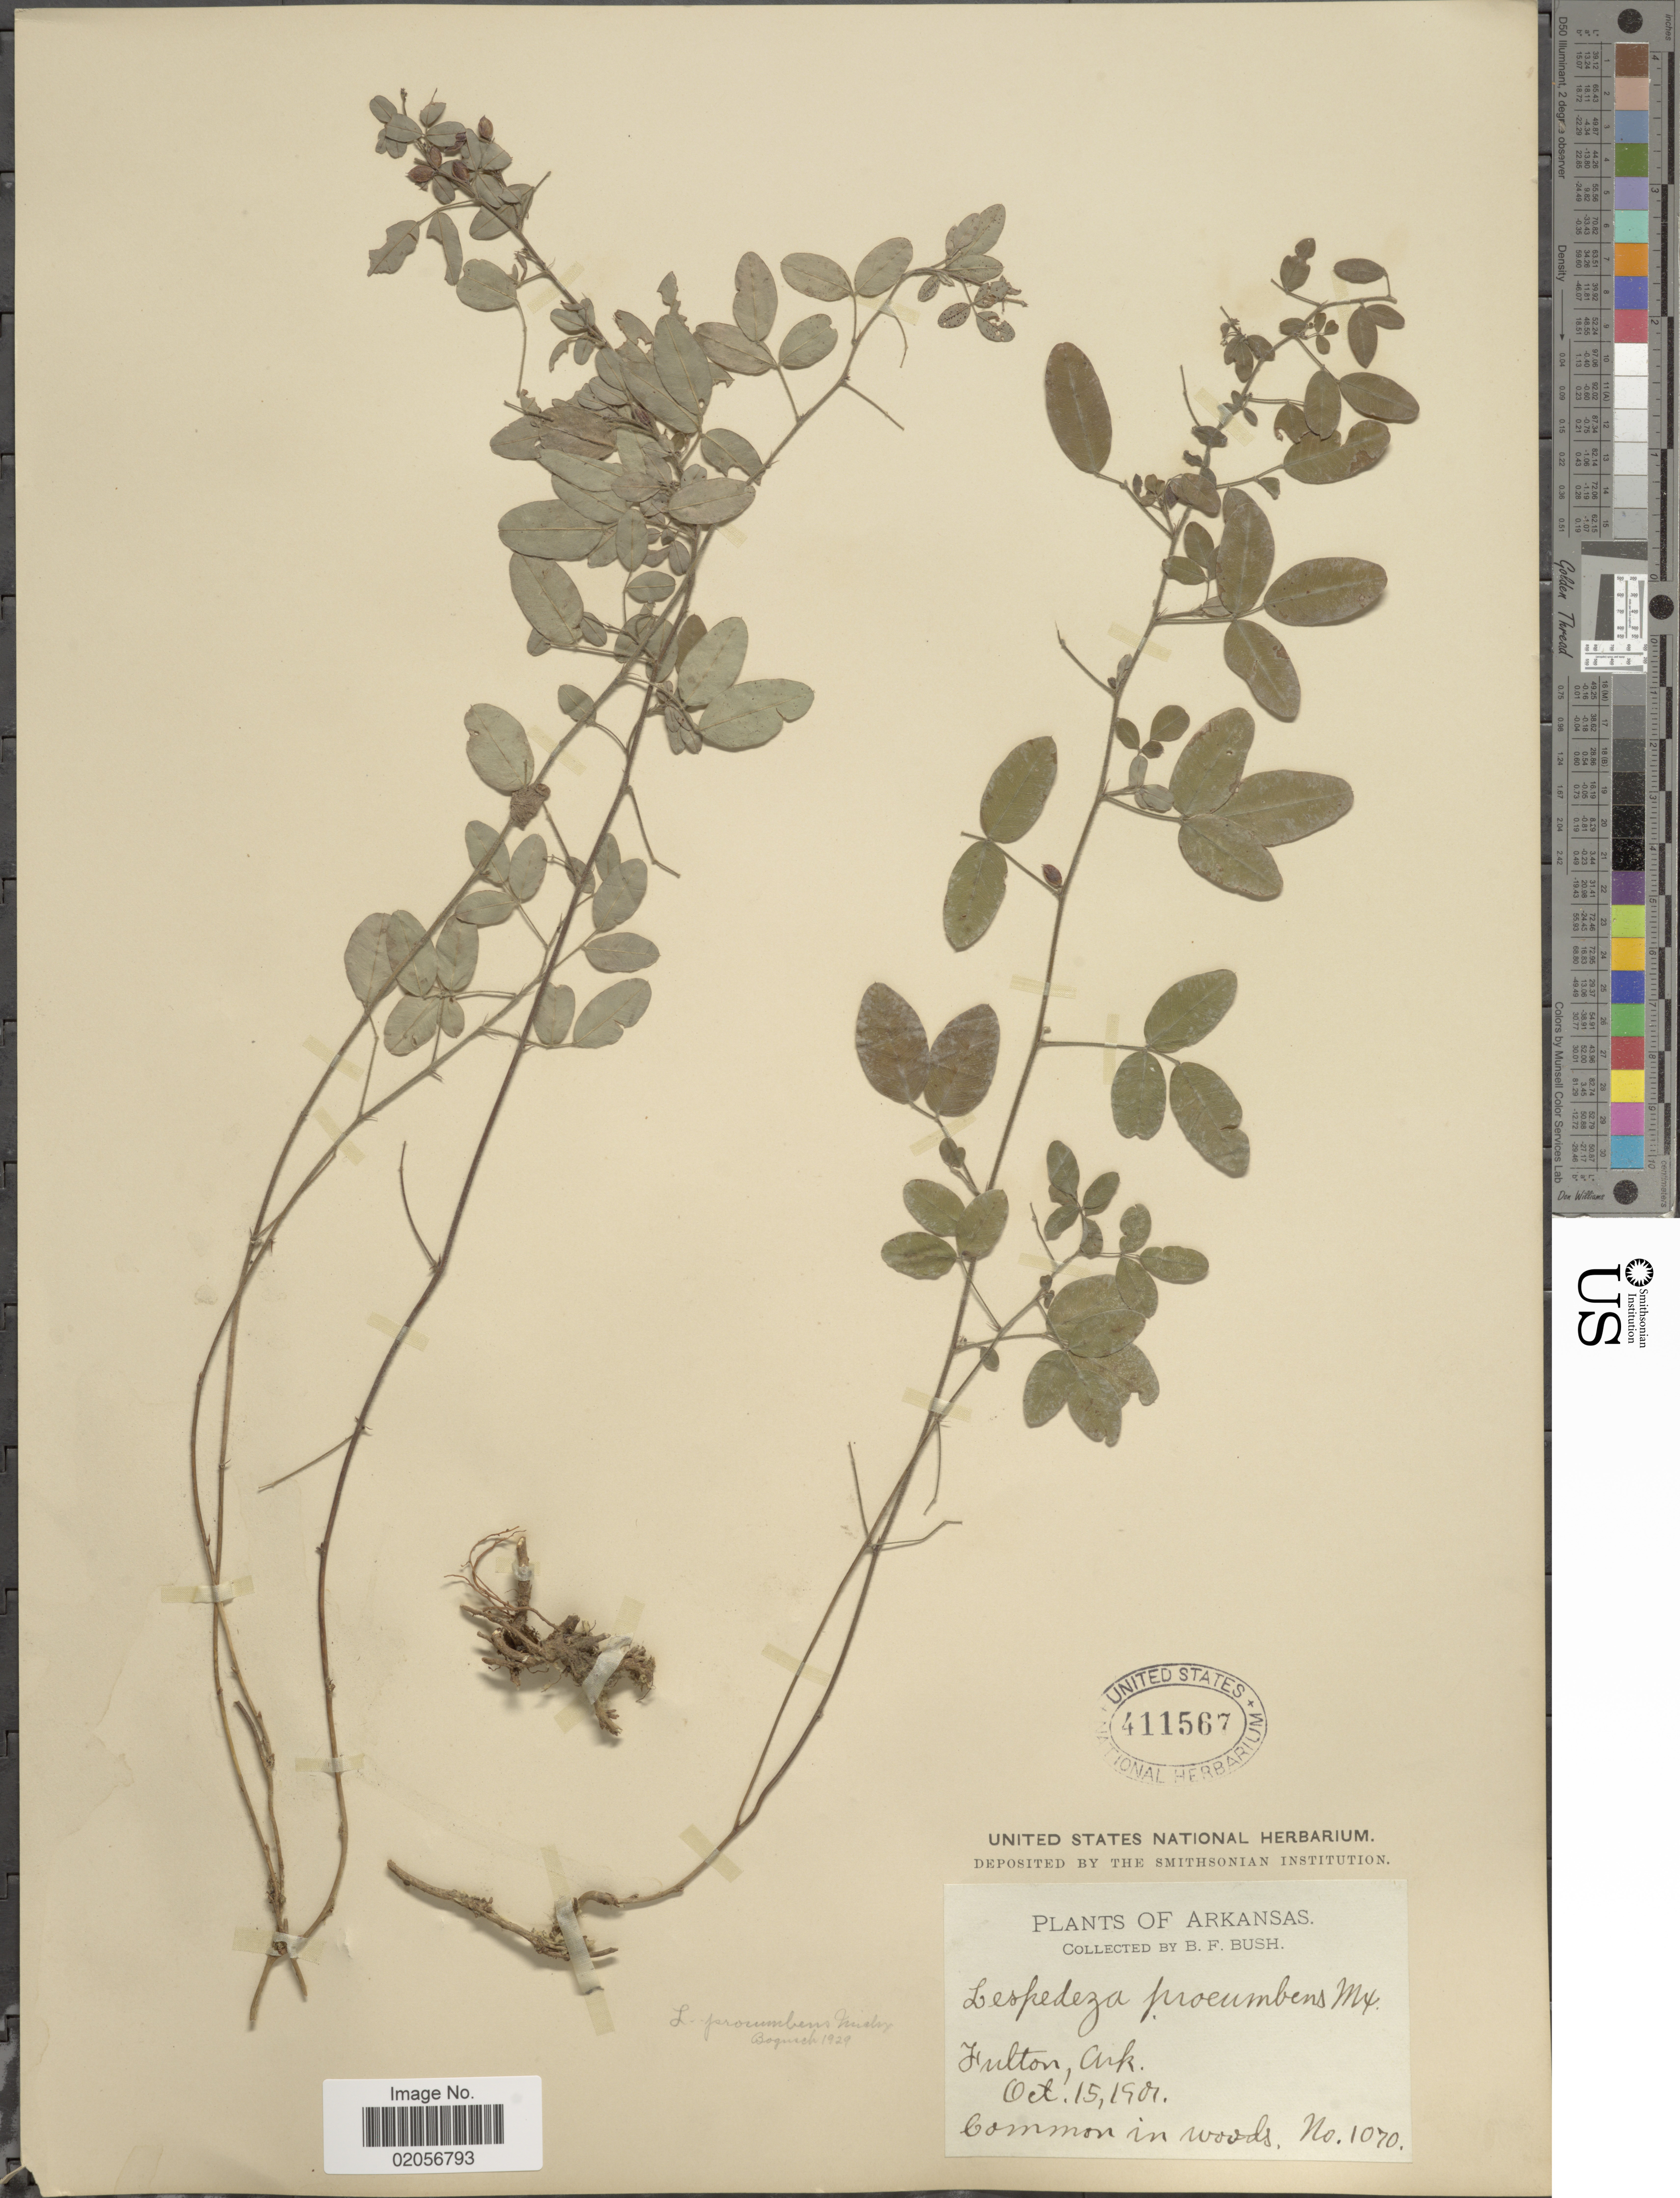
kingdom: Plantae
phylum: Tracheophyta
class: Magnoliopsida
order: Fabales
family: Fabaceae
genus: Lespedeza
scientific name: Lespedeza procumbens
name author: Michx.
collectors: B. F. Bush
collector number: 1070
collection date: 1901-10-15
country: United States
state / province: Arkansas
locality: Fulton, Common in woods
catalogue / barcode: US 411567